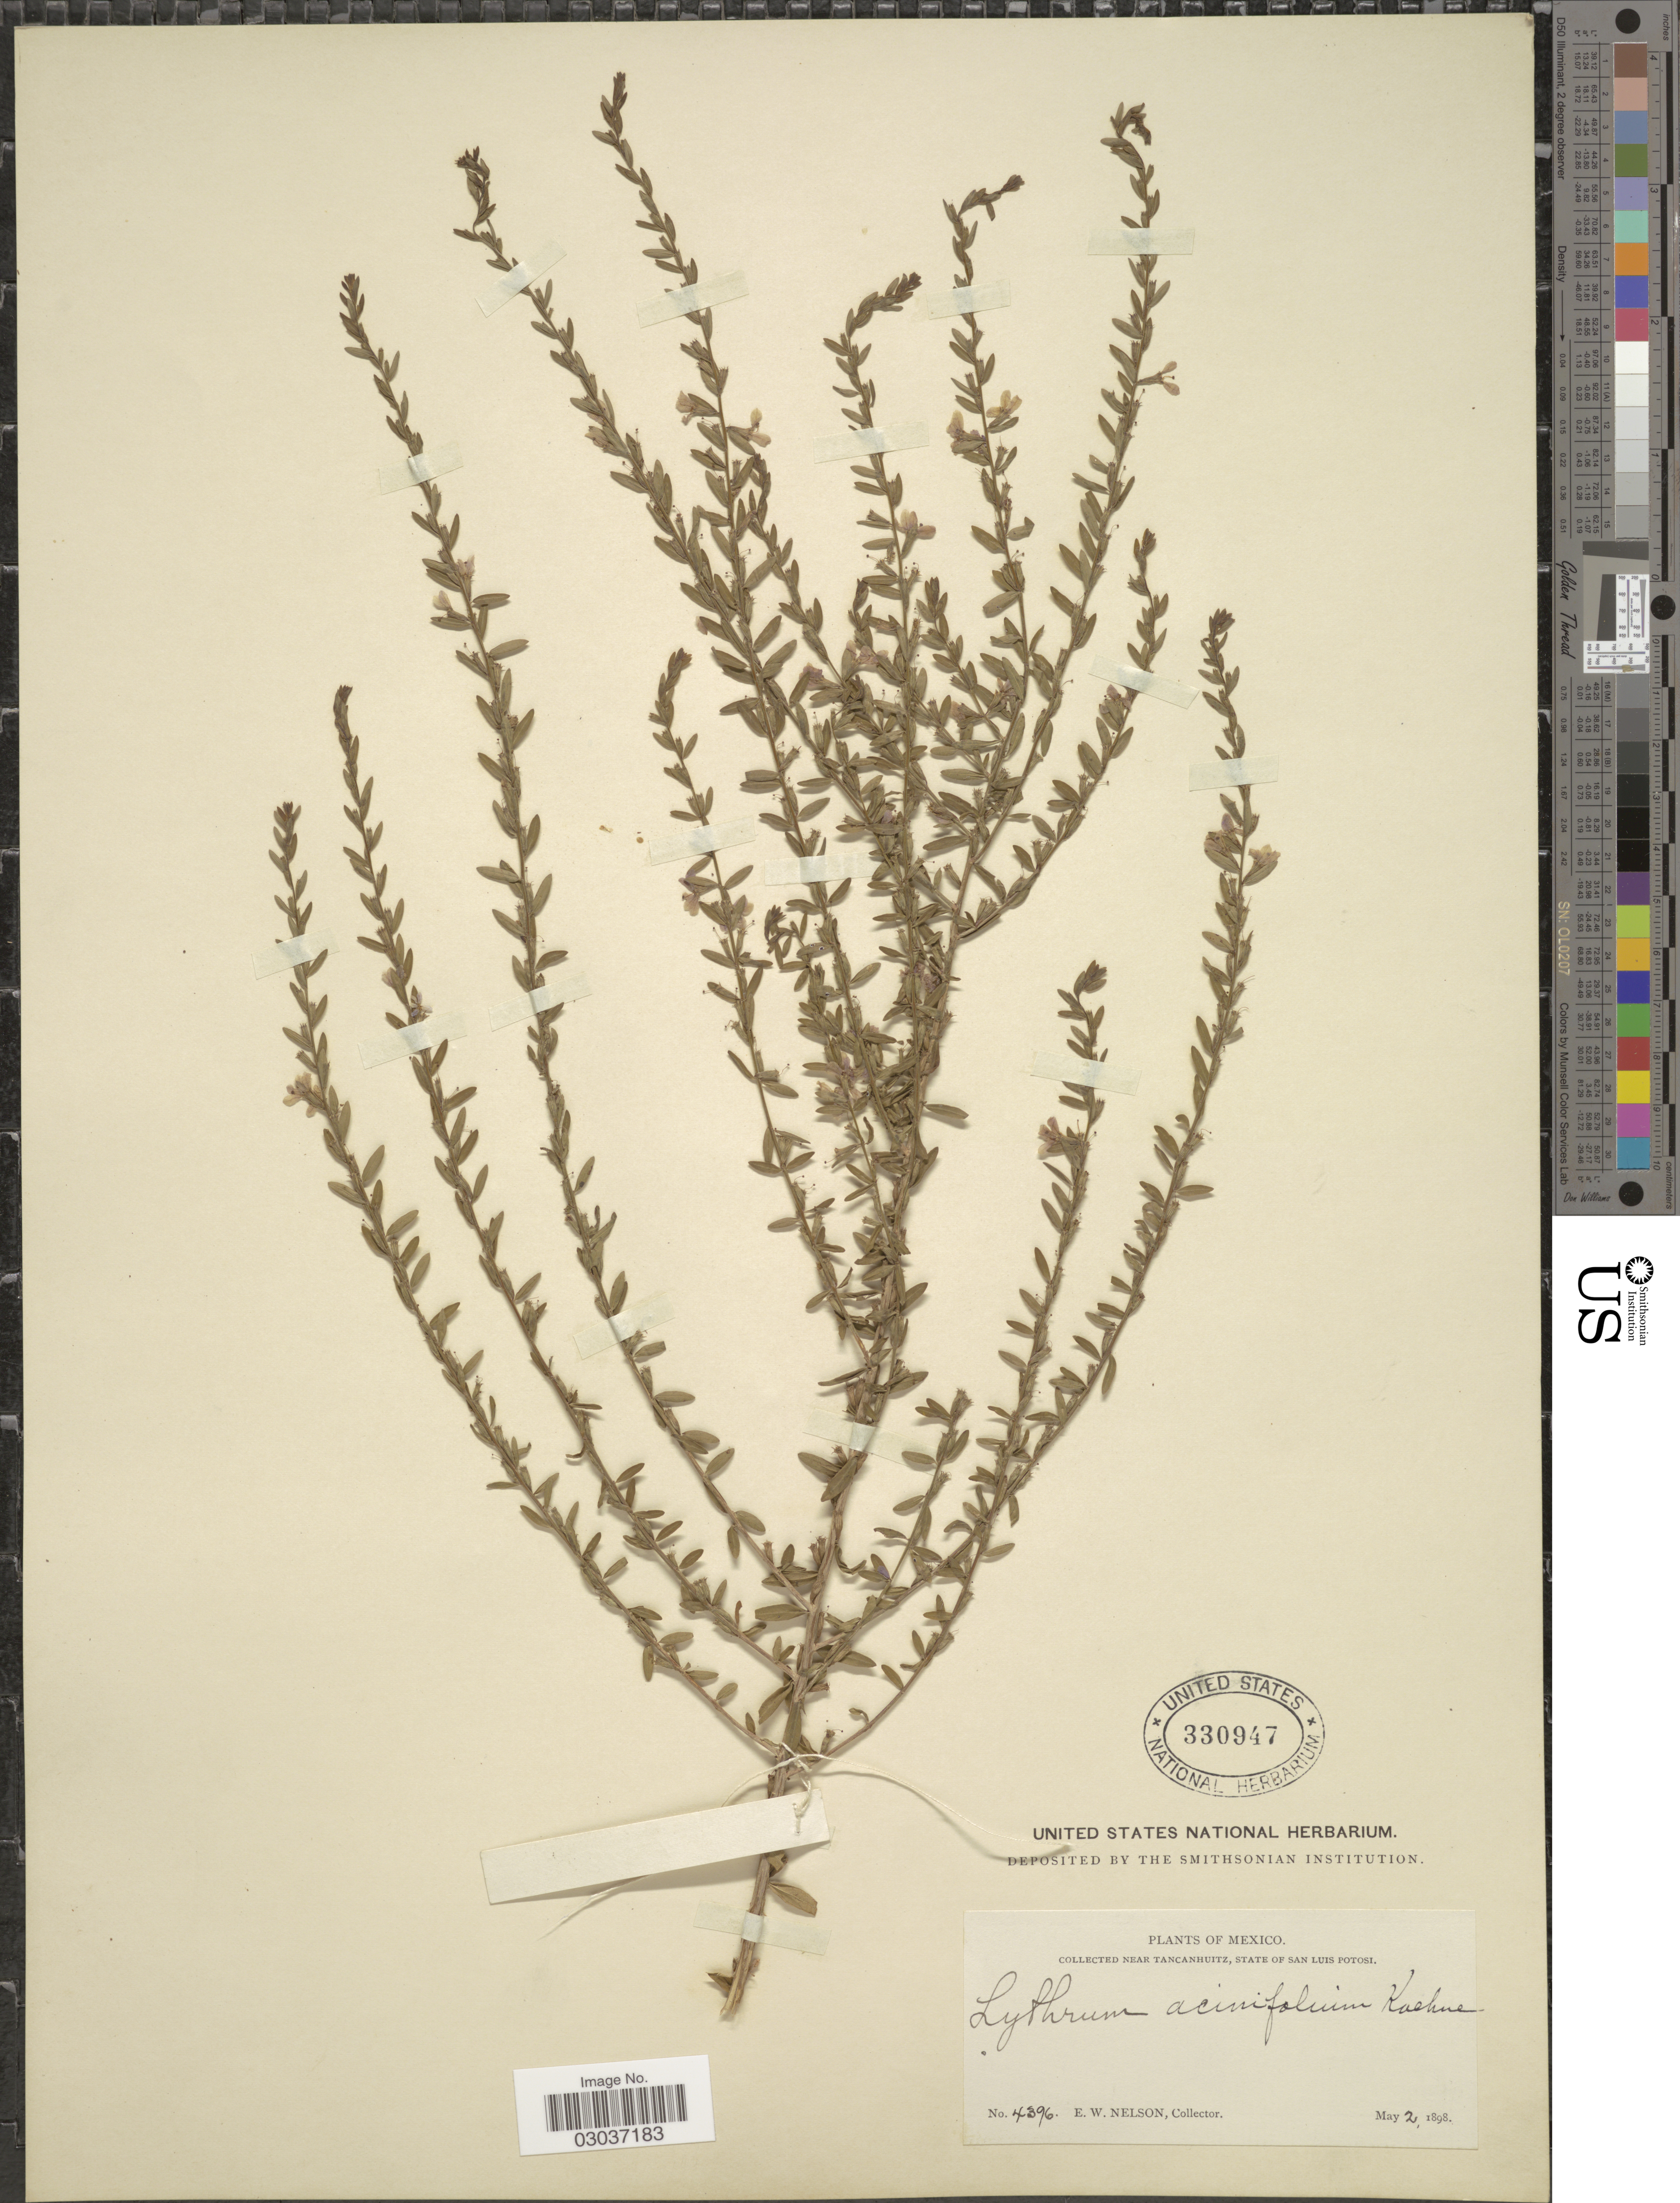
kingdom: Plantae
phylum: Tracheophyta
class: Magnoliopsida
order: Myrtales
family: Lythraceae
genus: Lythrum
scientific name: Lythrum acinifolium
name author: Sessé & Moc. ex Koehne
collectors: E. W. Nelson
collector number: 4396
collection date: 1898-05-02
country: Mexico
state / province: San Luis Potosí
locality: Collected near Tancanhuitz.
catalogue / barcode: US 330947